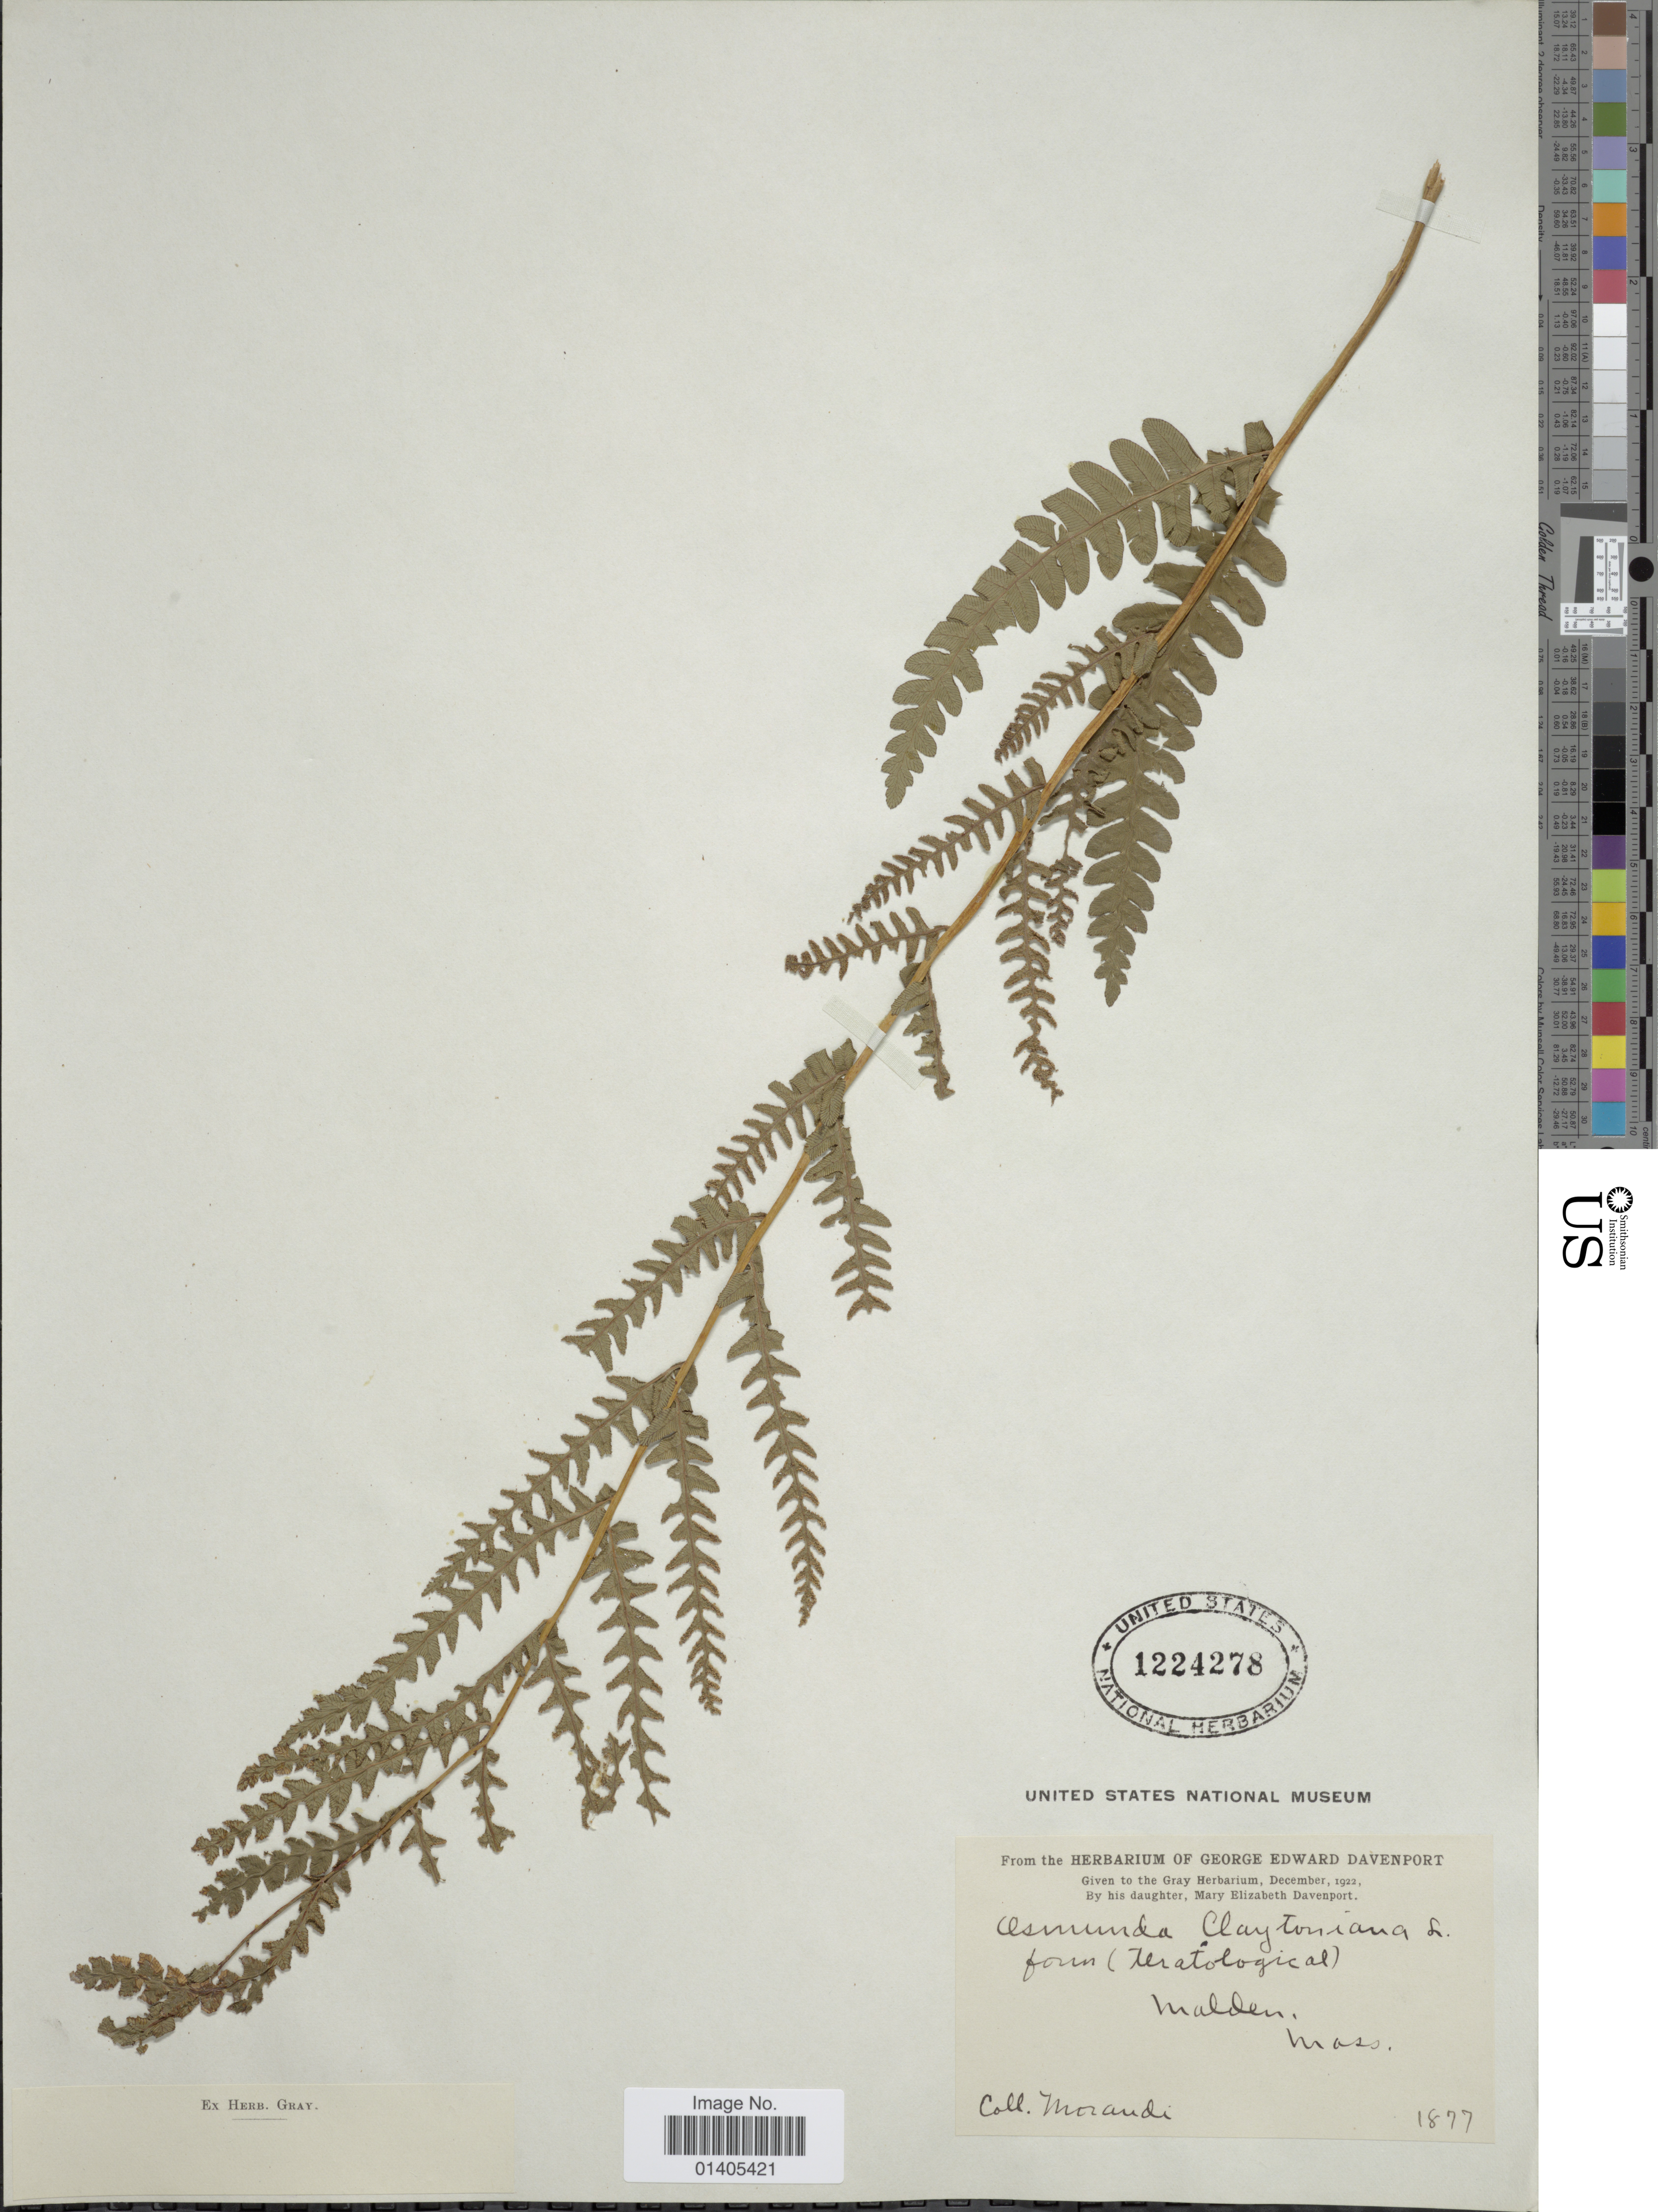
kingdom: Plantae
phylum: Tracheophyta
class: Polypodiopsida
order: Osmundales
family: Osmundaceae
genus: Osmunda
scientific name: Osmunda claytoniana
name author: (L.) Tagawa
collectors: Morandi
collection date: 1877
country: United States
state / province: Massachusetts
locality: Malden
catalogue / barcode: US 1224278